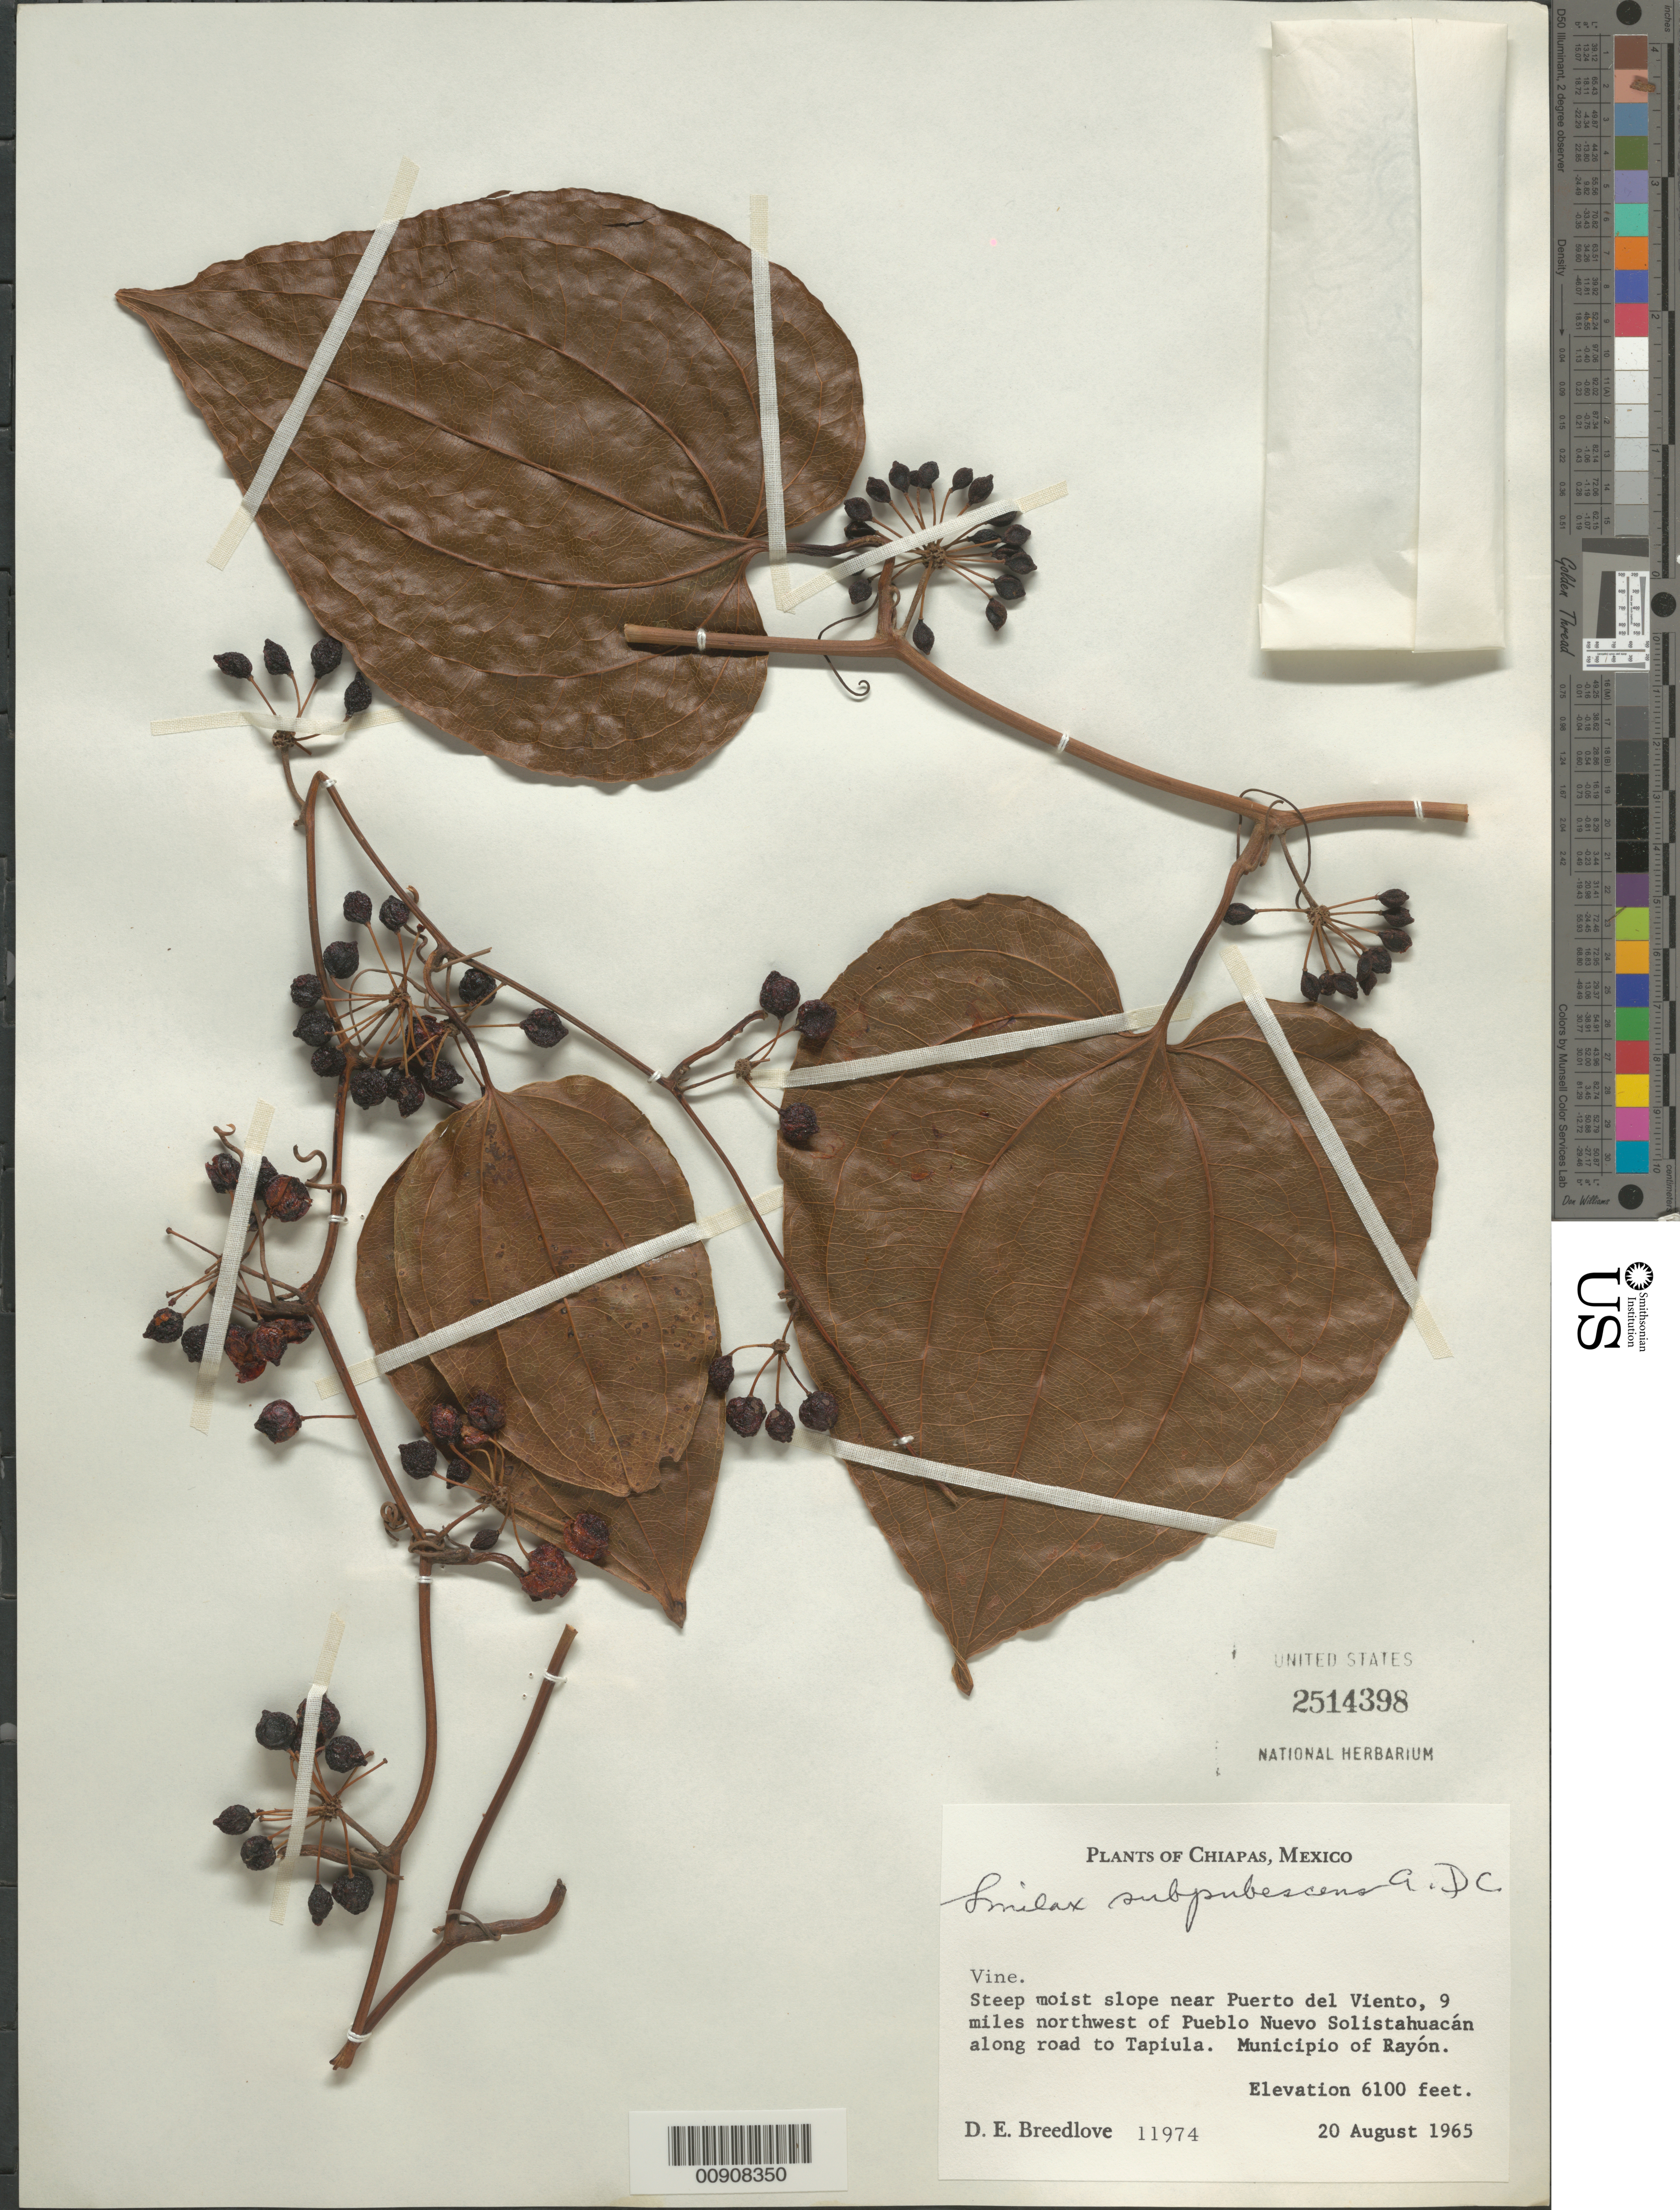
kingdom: Plantae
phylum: Tracheophyta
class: Liliopsida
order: Liliales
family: Smilacaceae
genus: Smilax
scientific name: Smilax subpubescens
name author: A. DC.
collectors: D. E. Breedlove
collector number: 11974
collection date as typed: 20 Aug 1965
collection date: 1965-08-20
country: Mexico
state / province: Chiapas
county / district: Rayón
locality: Near Puerto del Viento, 9 miles northwest of Pueblo Nuevo Solistahuacán along road to Tapiula. Municipio of Rayón, Chiapas.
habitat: Steep moist slope.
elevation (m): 1859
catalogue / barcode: US 2514398